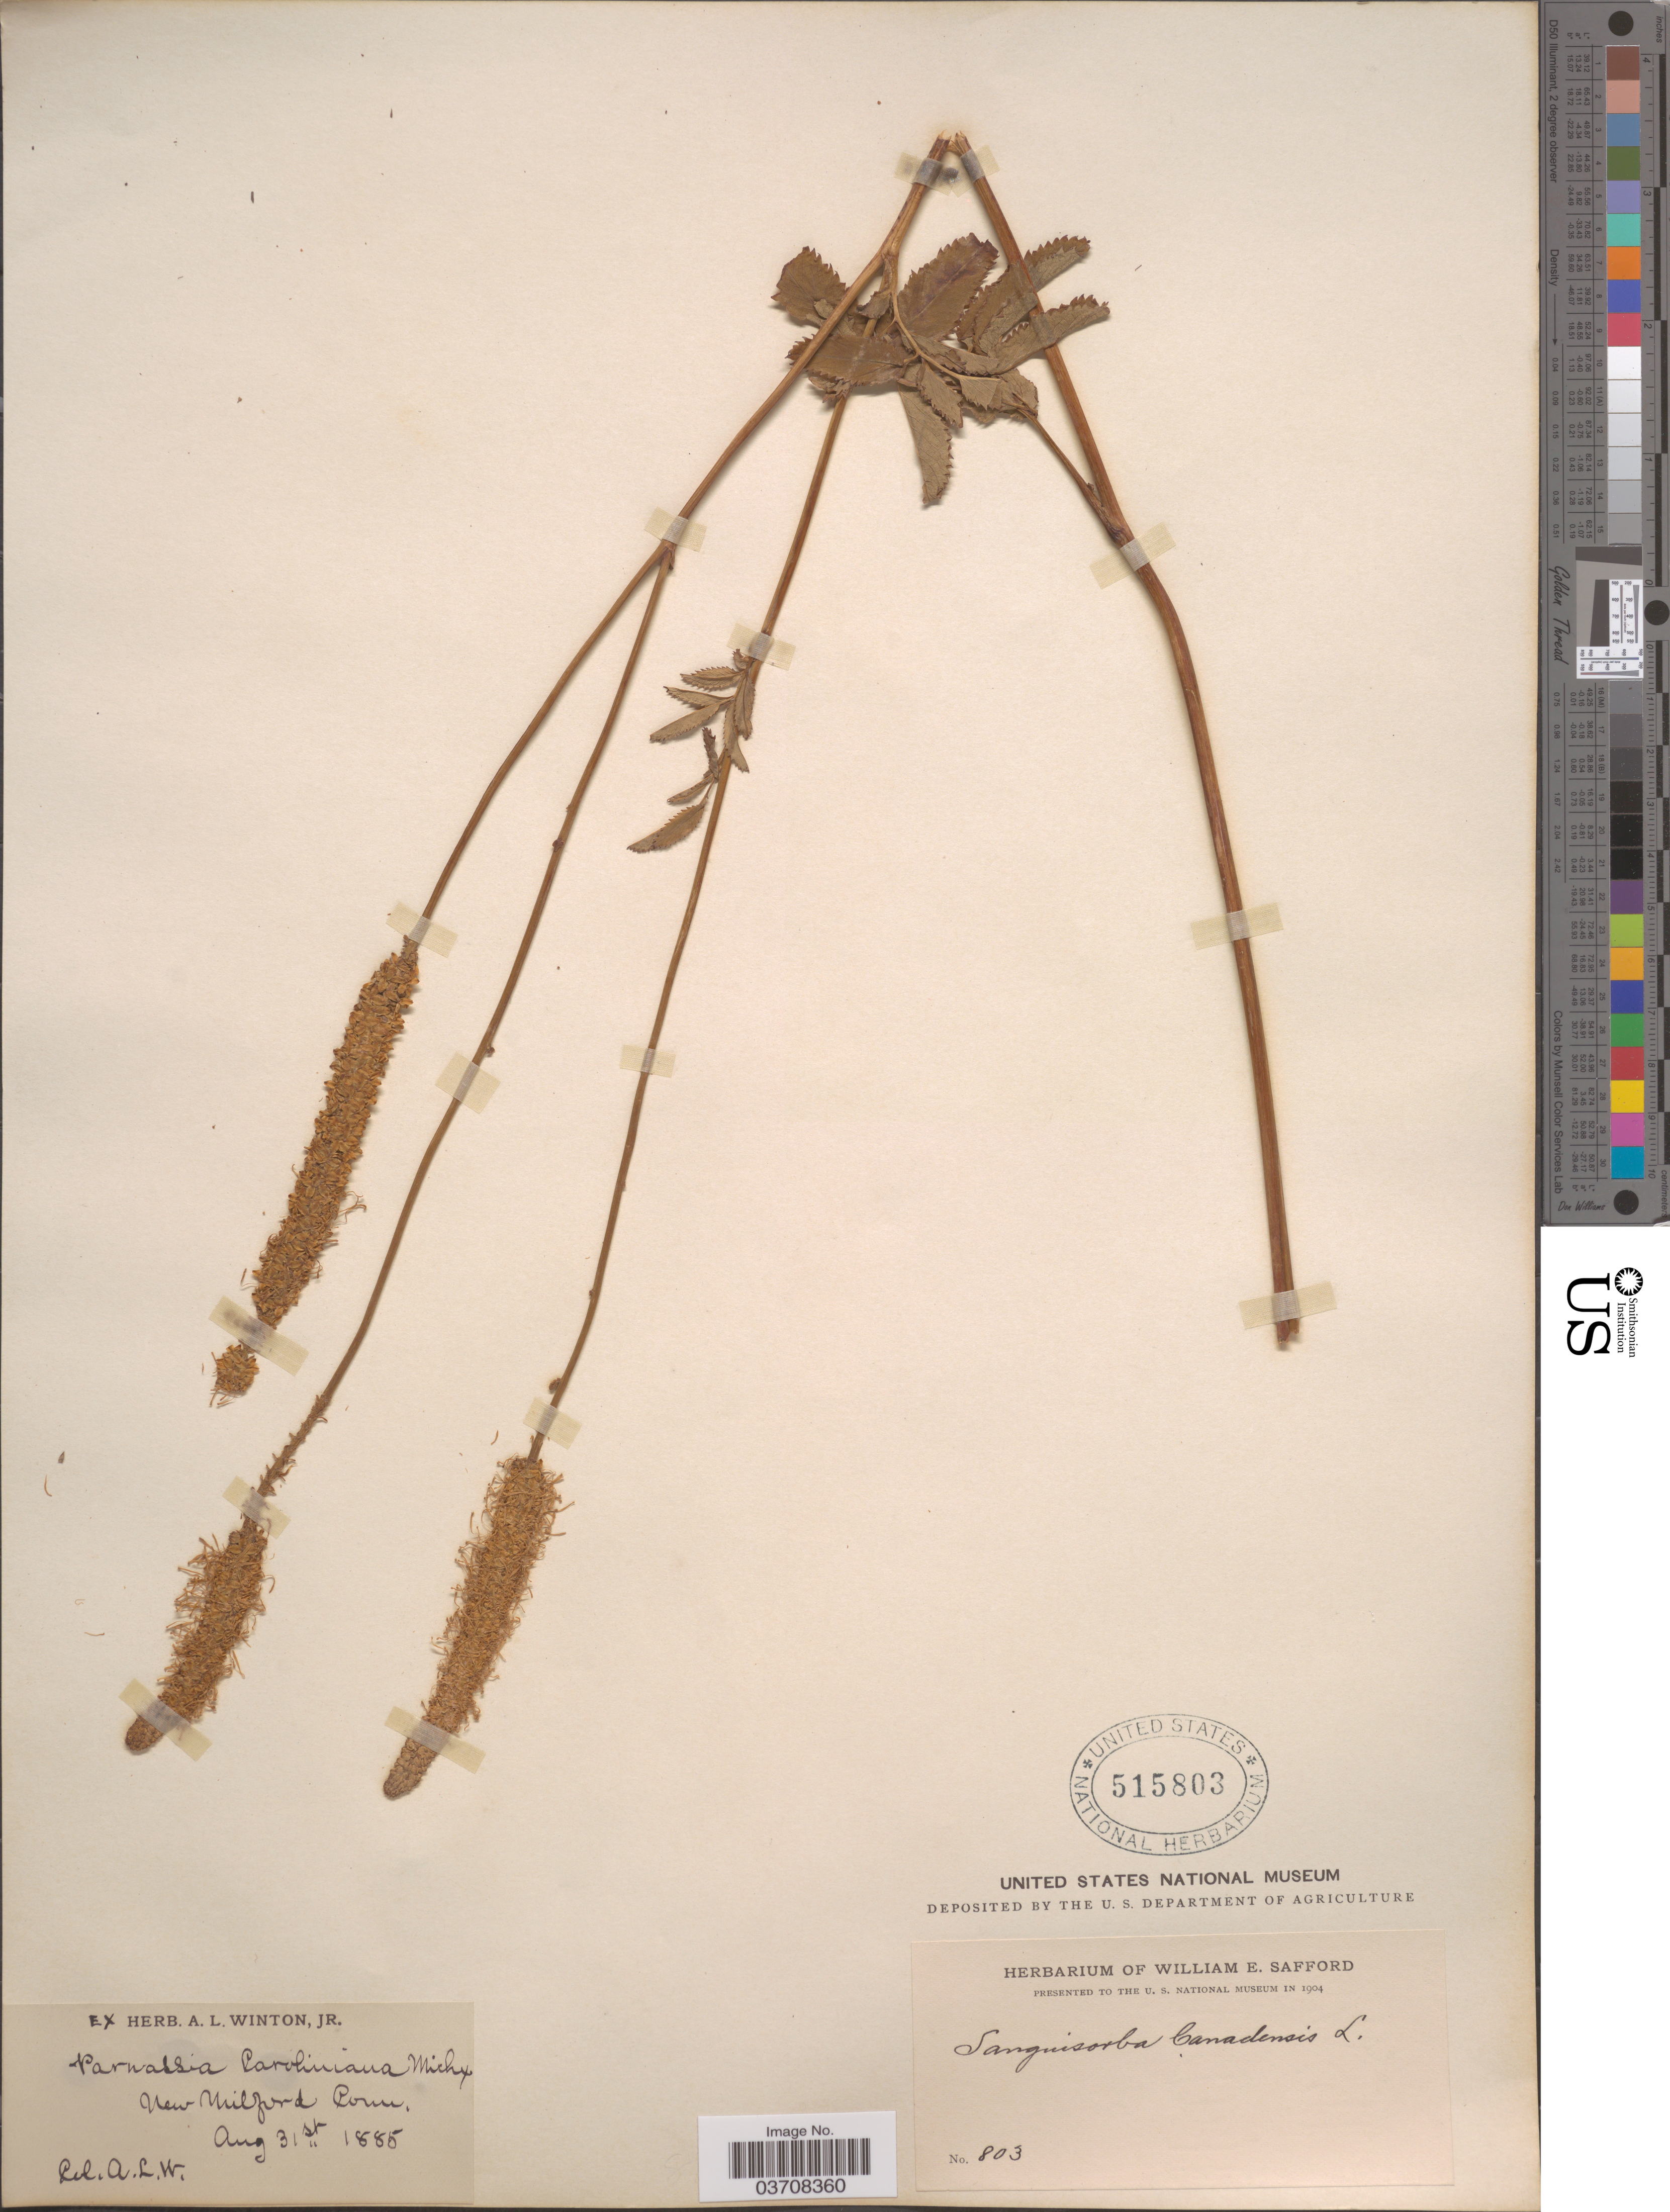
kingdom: Plantae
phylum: Tracheophyta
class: Magnoliopsida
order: Rosales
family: Rosaceae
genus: Sanguisorba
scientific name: Sanguisorba canadensis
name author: L.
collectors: A. Winton Jr.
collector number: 803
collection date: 1885-08-31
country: United States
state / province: Connecticut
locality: New Milford.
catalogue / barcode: US 515803